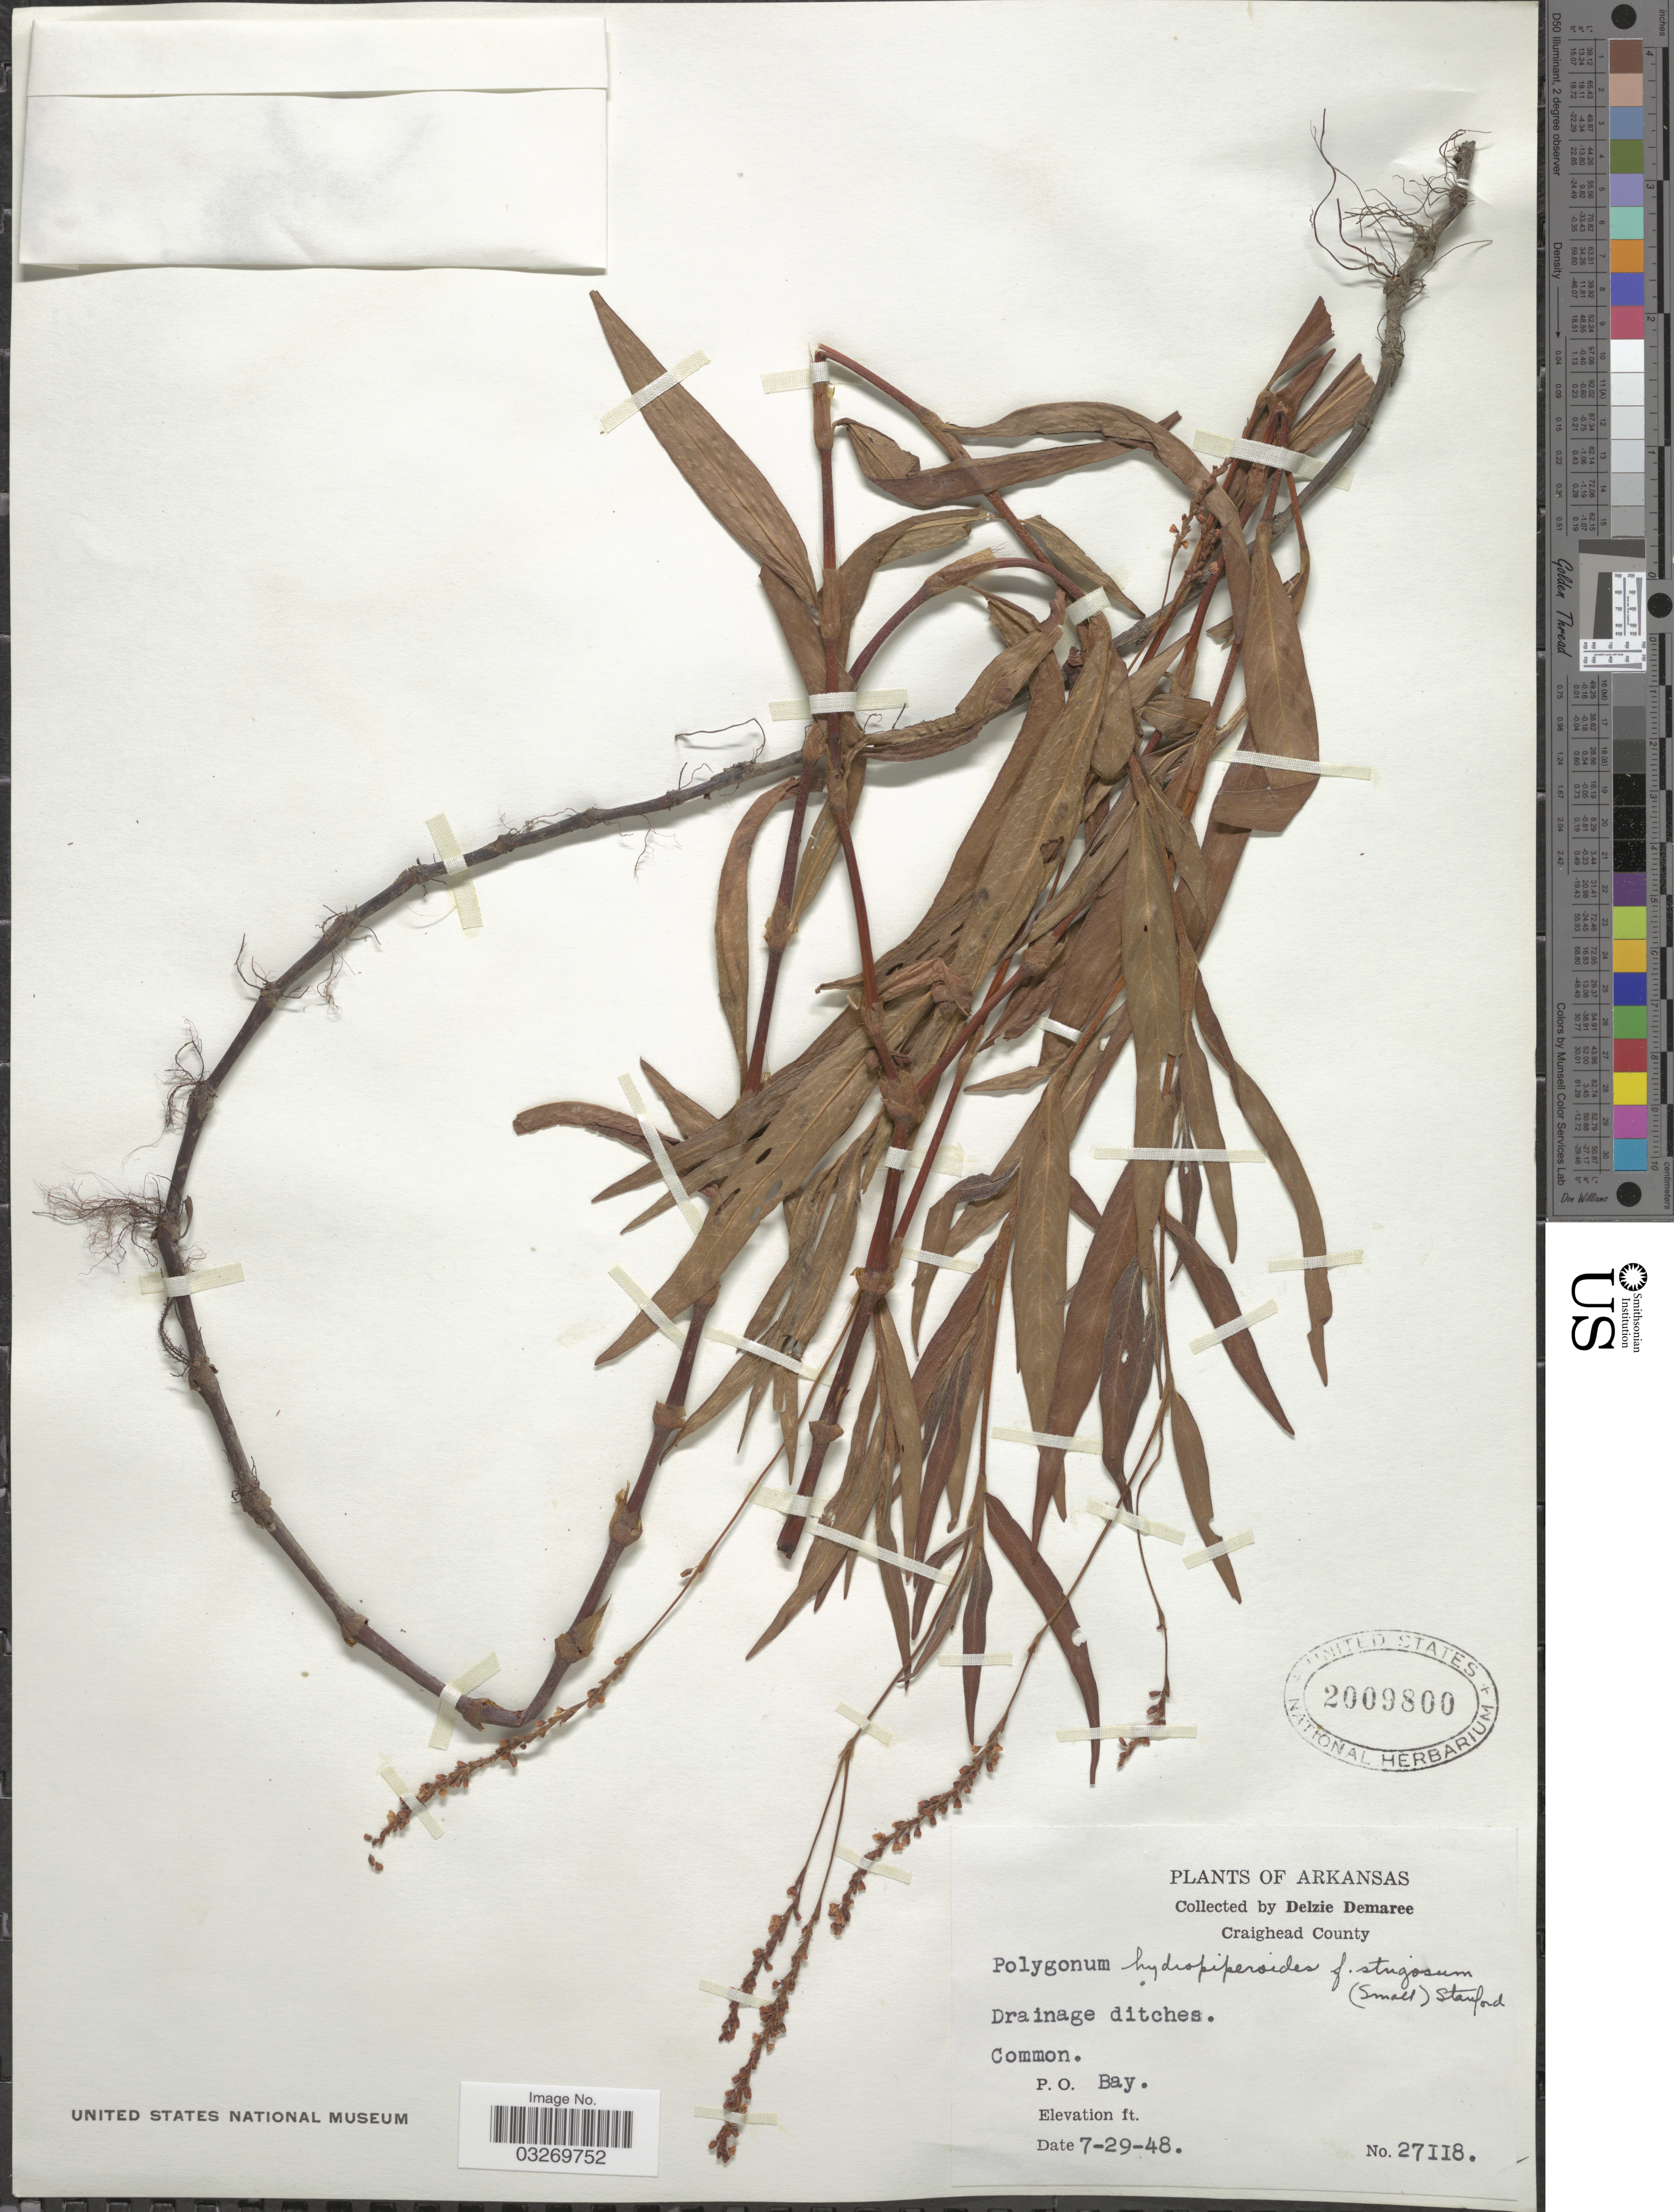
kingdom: Plantae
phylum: Tracheophyta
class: Magnoliopsida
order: Caryophyllales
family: Polygonaceae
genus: Persicaria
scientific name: Persicaria hydropiperoides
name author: (Michx.) Small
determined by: Atha, D. E.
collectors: D. Demaree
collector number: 27118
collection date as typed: Transcribed d/m/y: 29/7/48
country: United States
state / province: Arkansas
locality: Craighead County. Drainage ditches. P.O. Bay.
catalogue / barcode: US 2009800